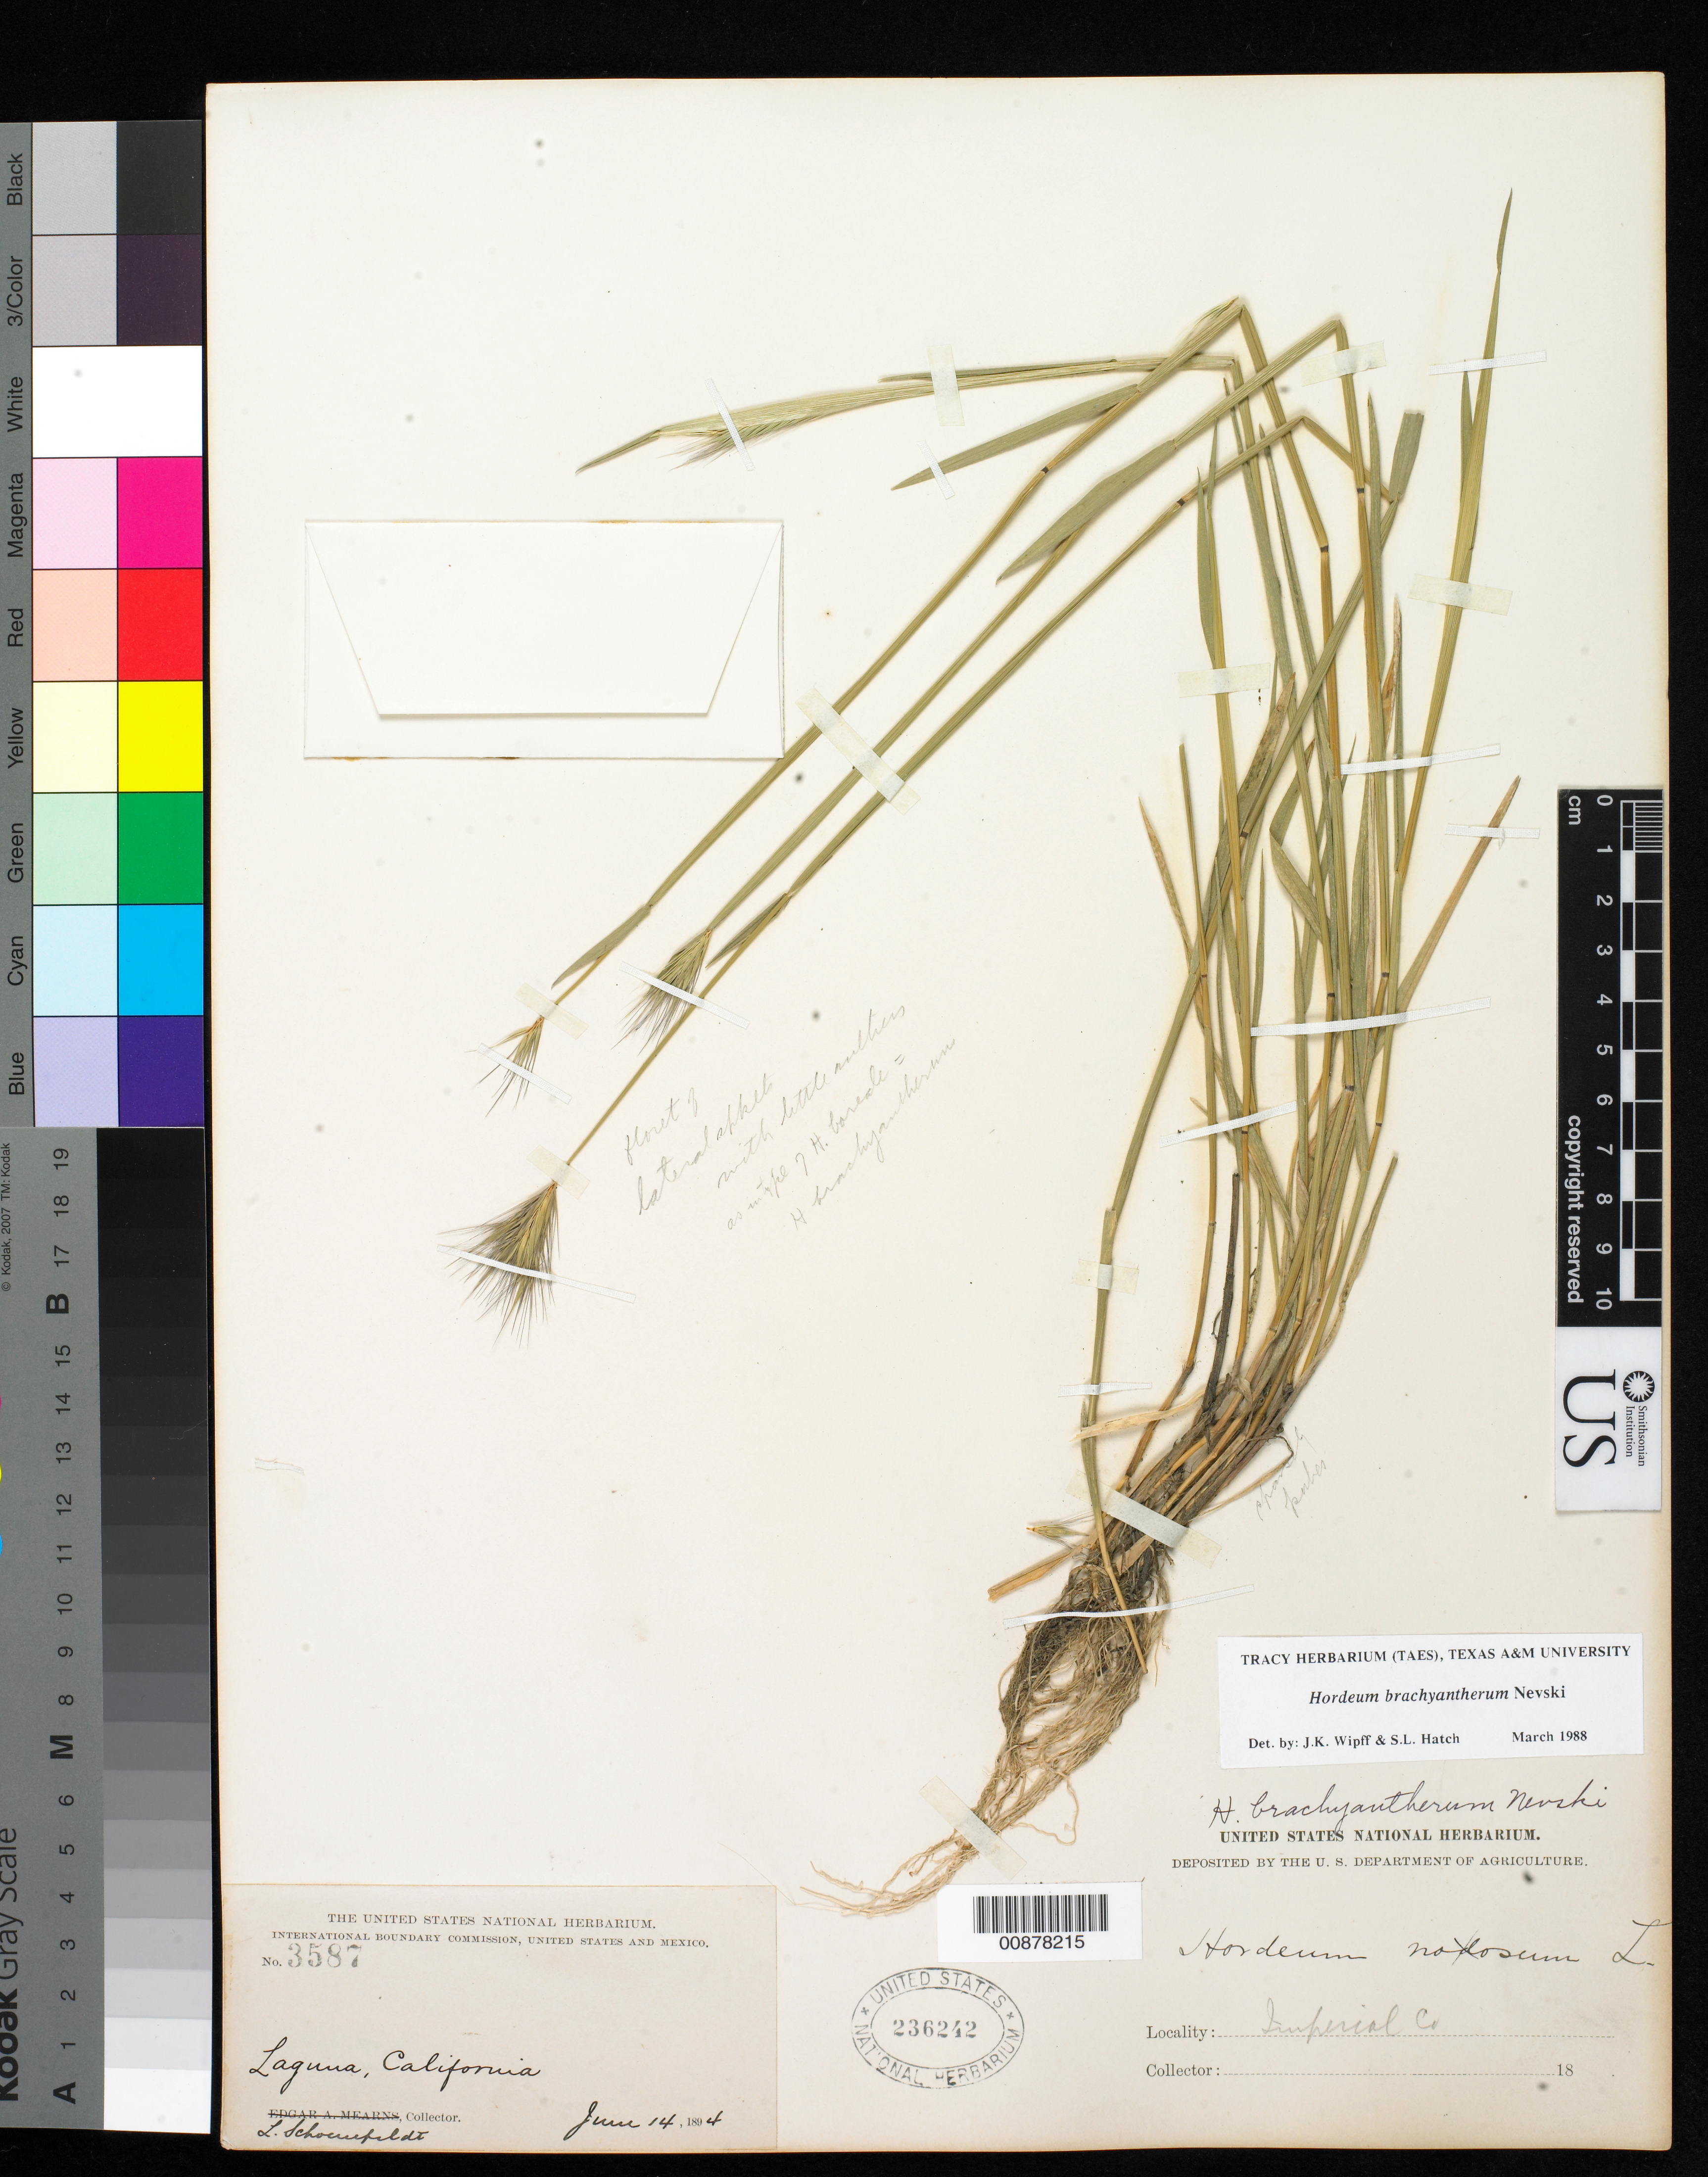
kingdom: Plantae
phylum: Tracheophyta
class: Liliopsida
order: Poales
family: Poaceae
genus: Hordeum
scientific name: Hordeum brachyantherum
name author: Nevski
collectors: L. Schoenfeldt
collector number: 3587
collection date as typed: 14 Jun 1894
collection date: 1894-06-14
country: United States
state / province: California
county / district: Orange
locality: Laguna, California.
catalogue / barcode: US 236242